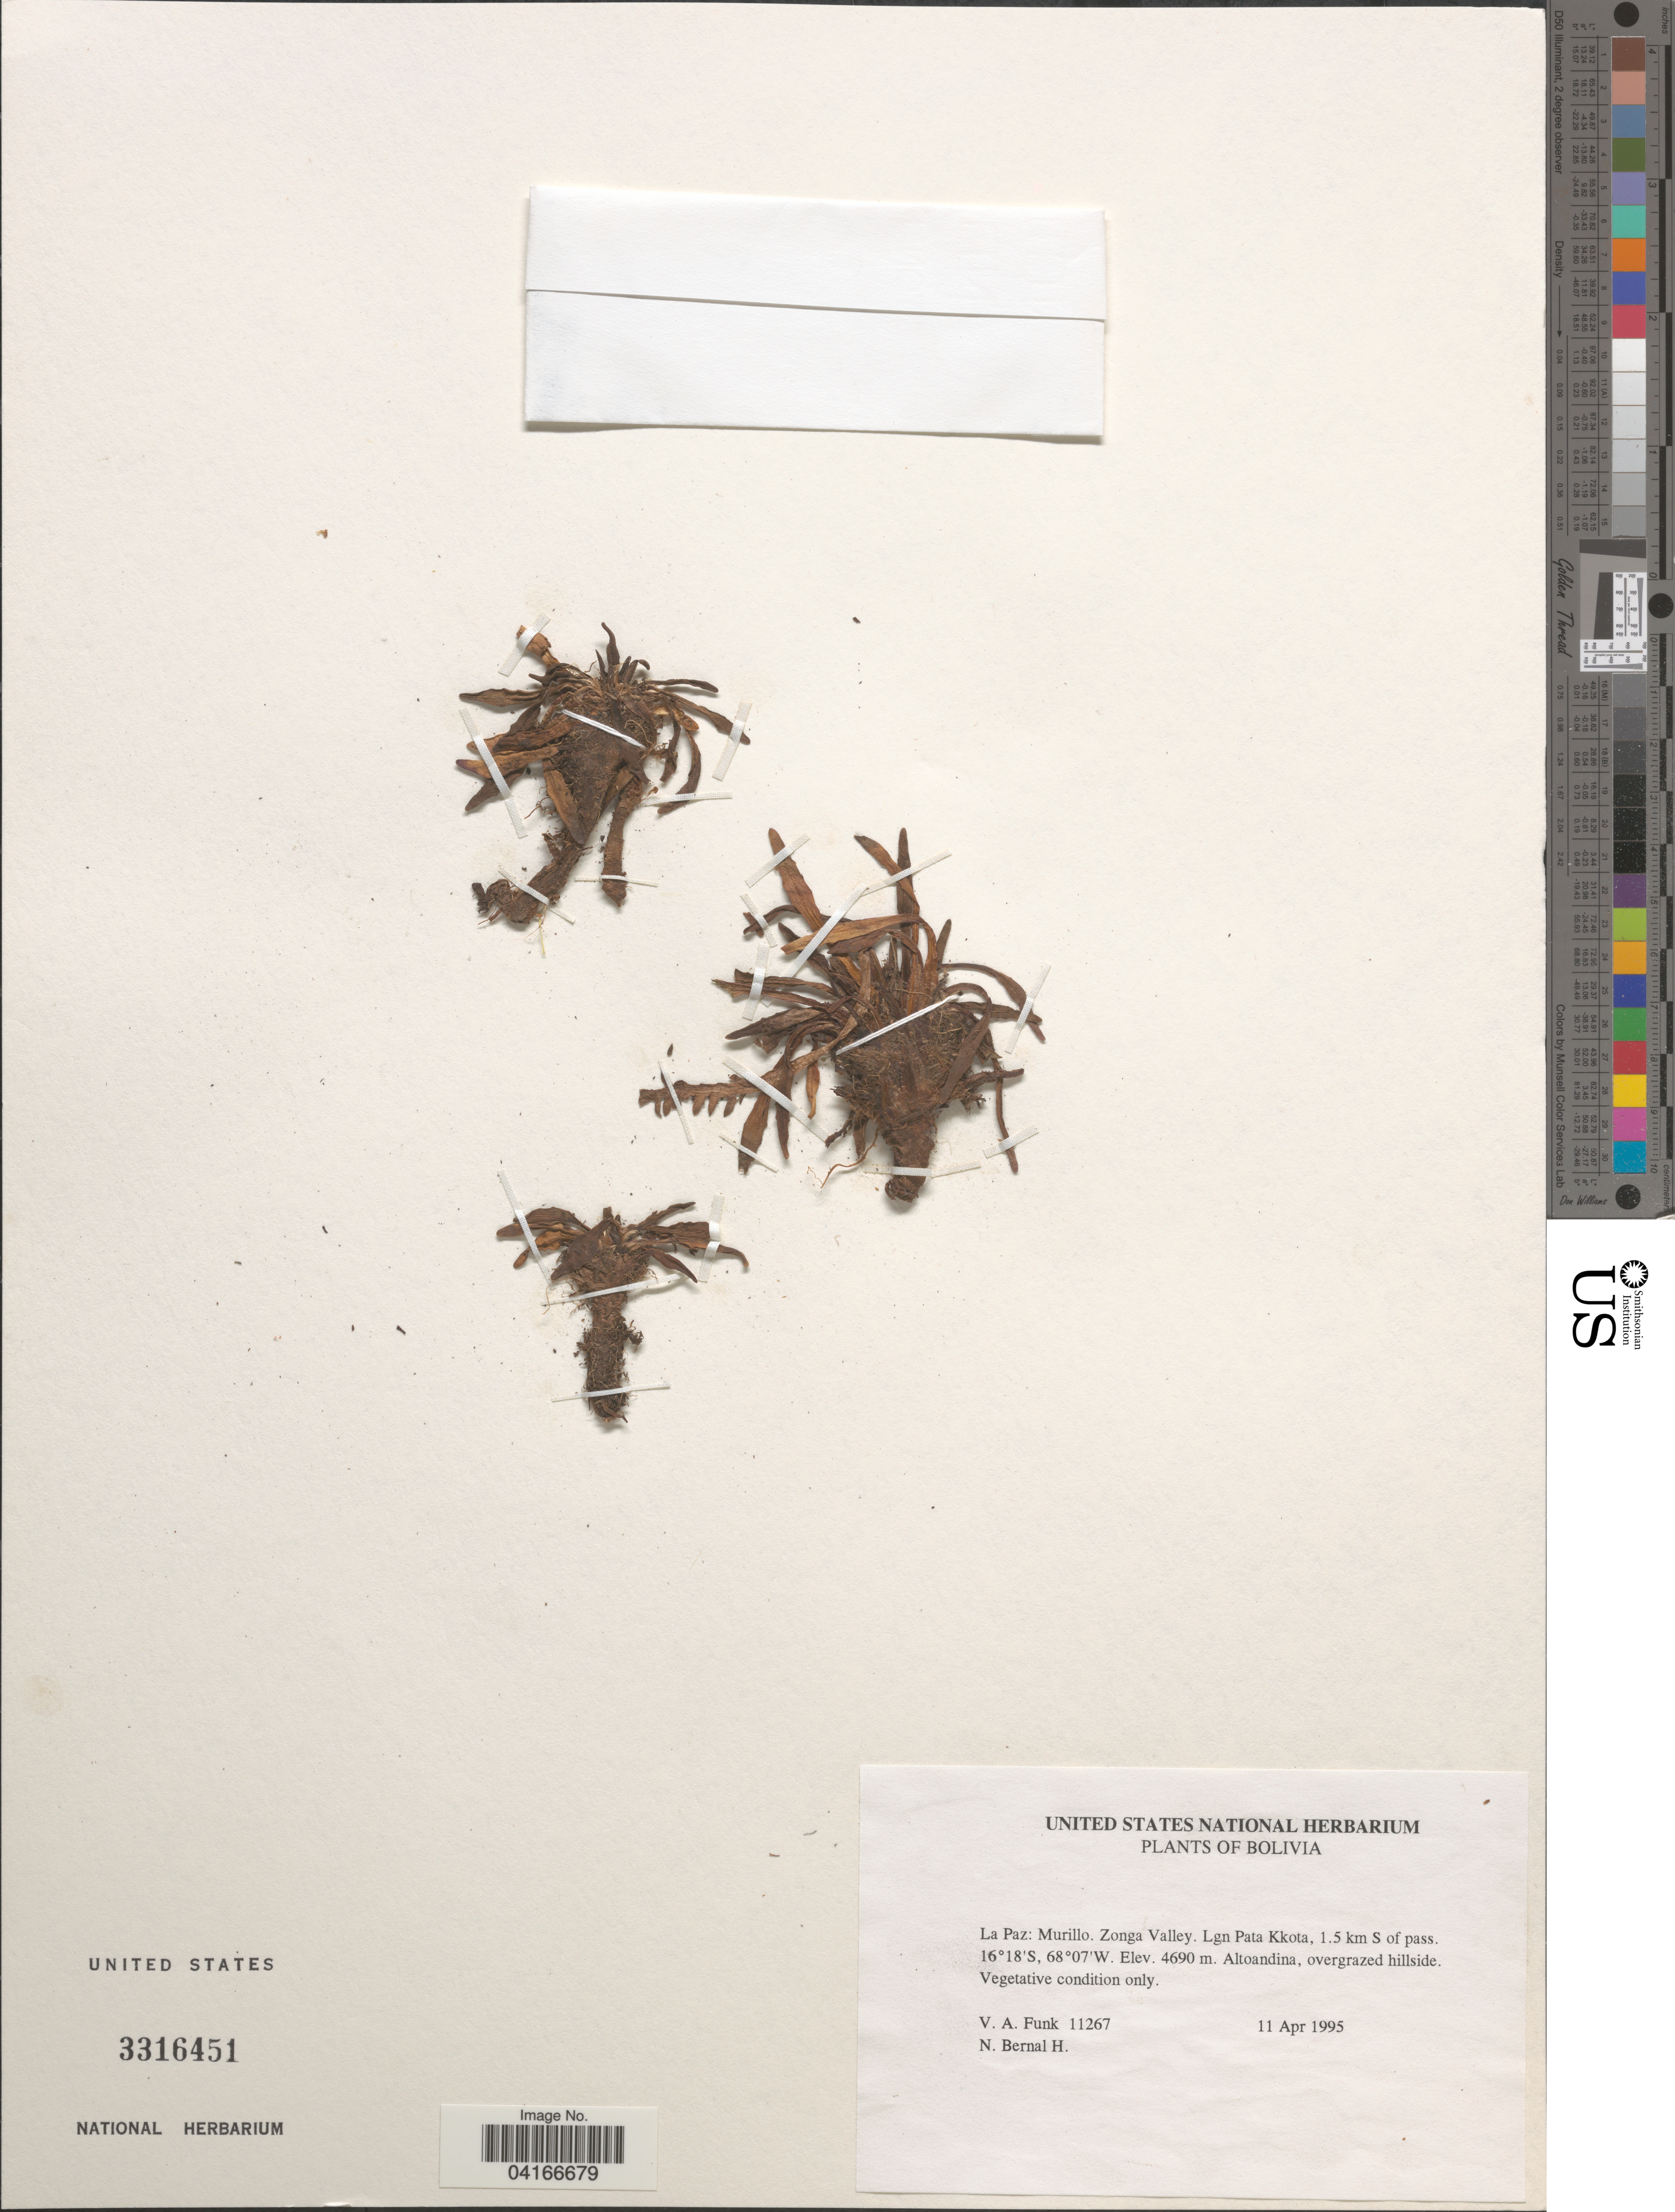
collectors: V. Funk & N. Bernal H.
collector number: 11267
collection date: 1995-04-11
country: Bolivia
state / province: La Paz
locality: La Paz: Murillo. Zonga Valley. Lgn Pata Kkota, 1.5 km S of pass.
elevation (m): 4690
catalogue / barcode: US 3316451